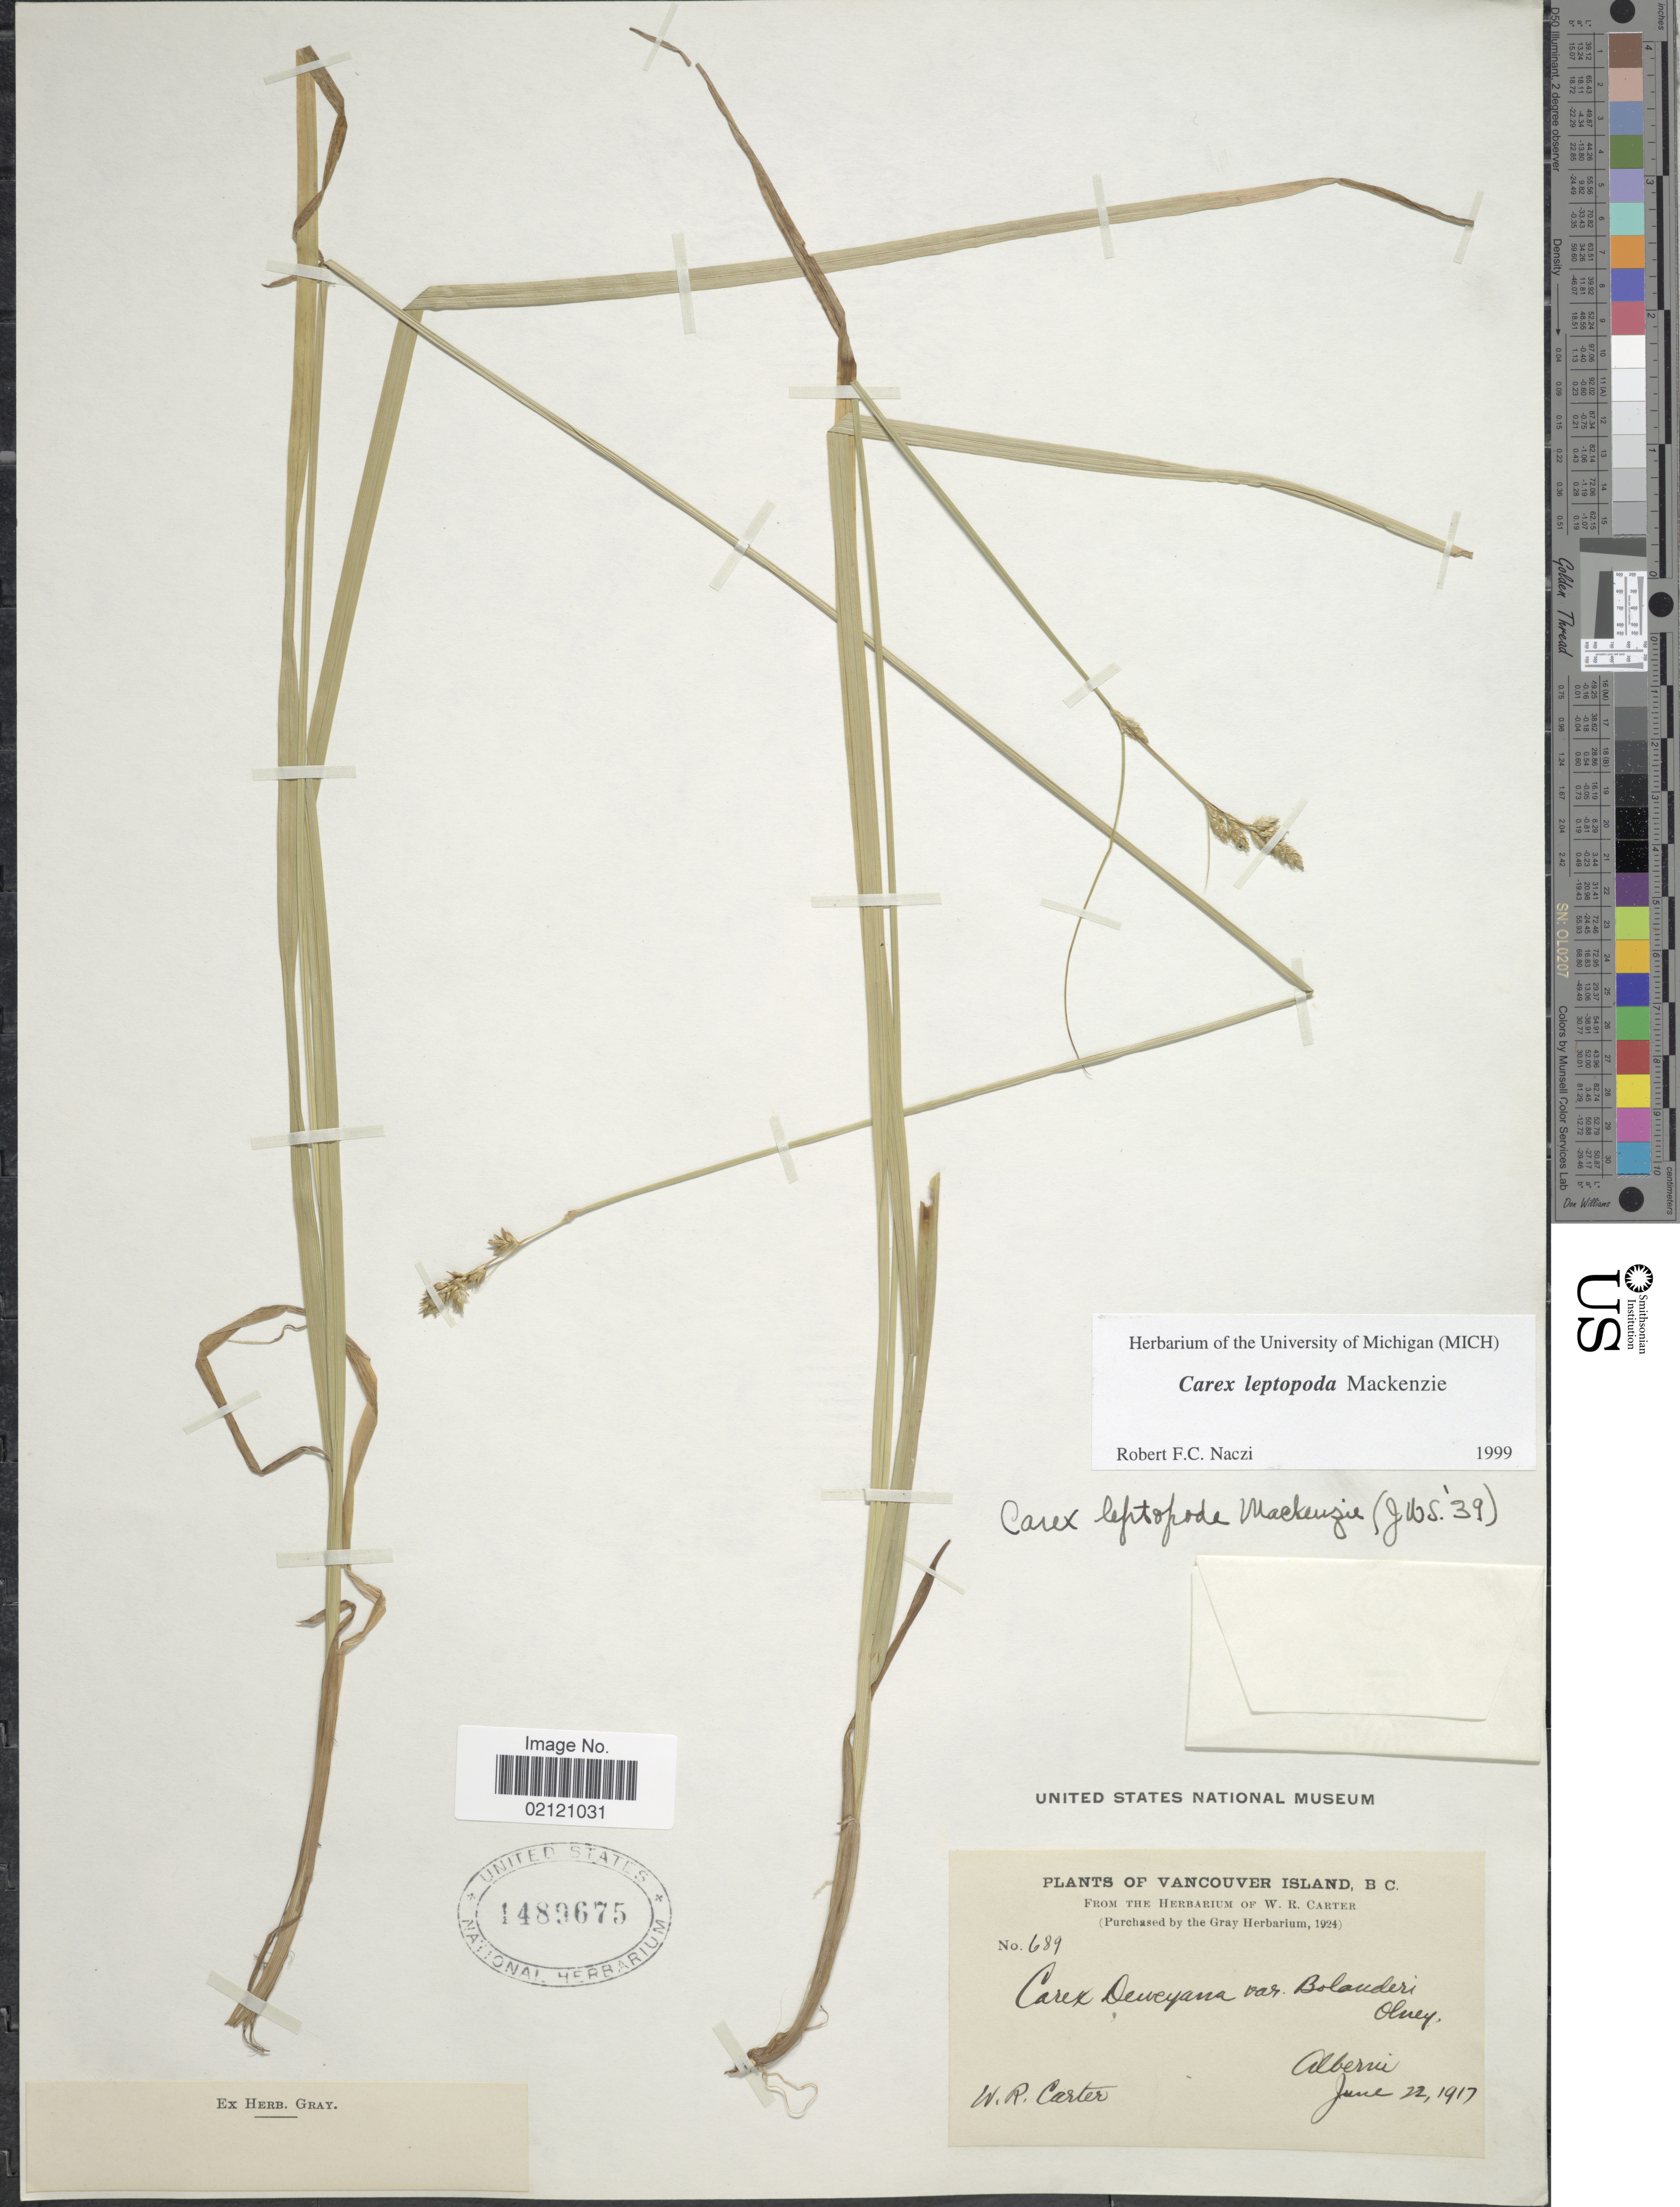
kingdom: Plantae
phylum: Tracheophyta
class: Liliopsida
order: Poales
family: Cyperaceae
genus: Carex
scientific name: Carex leptopoda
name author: Mack.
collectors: W. R. Carter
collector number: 689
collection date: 1917-06-22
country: Canada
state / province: British Columbia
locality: Vancouver Island, BC, Alberni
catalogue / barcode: US 1489675